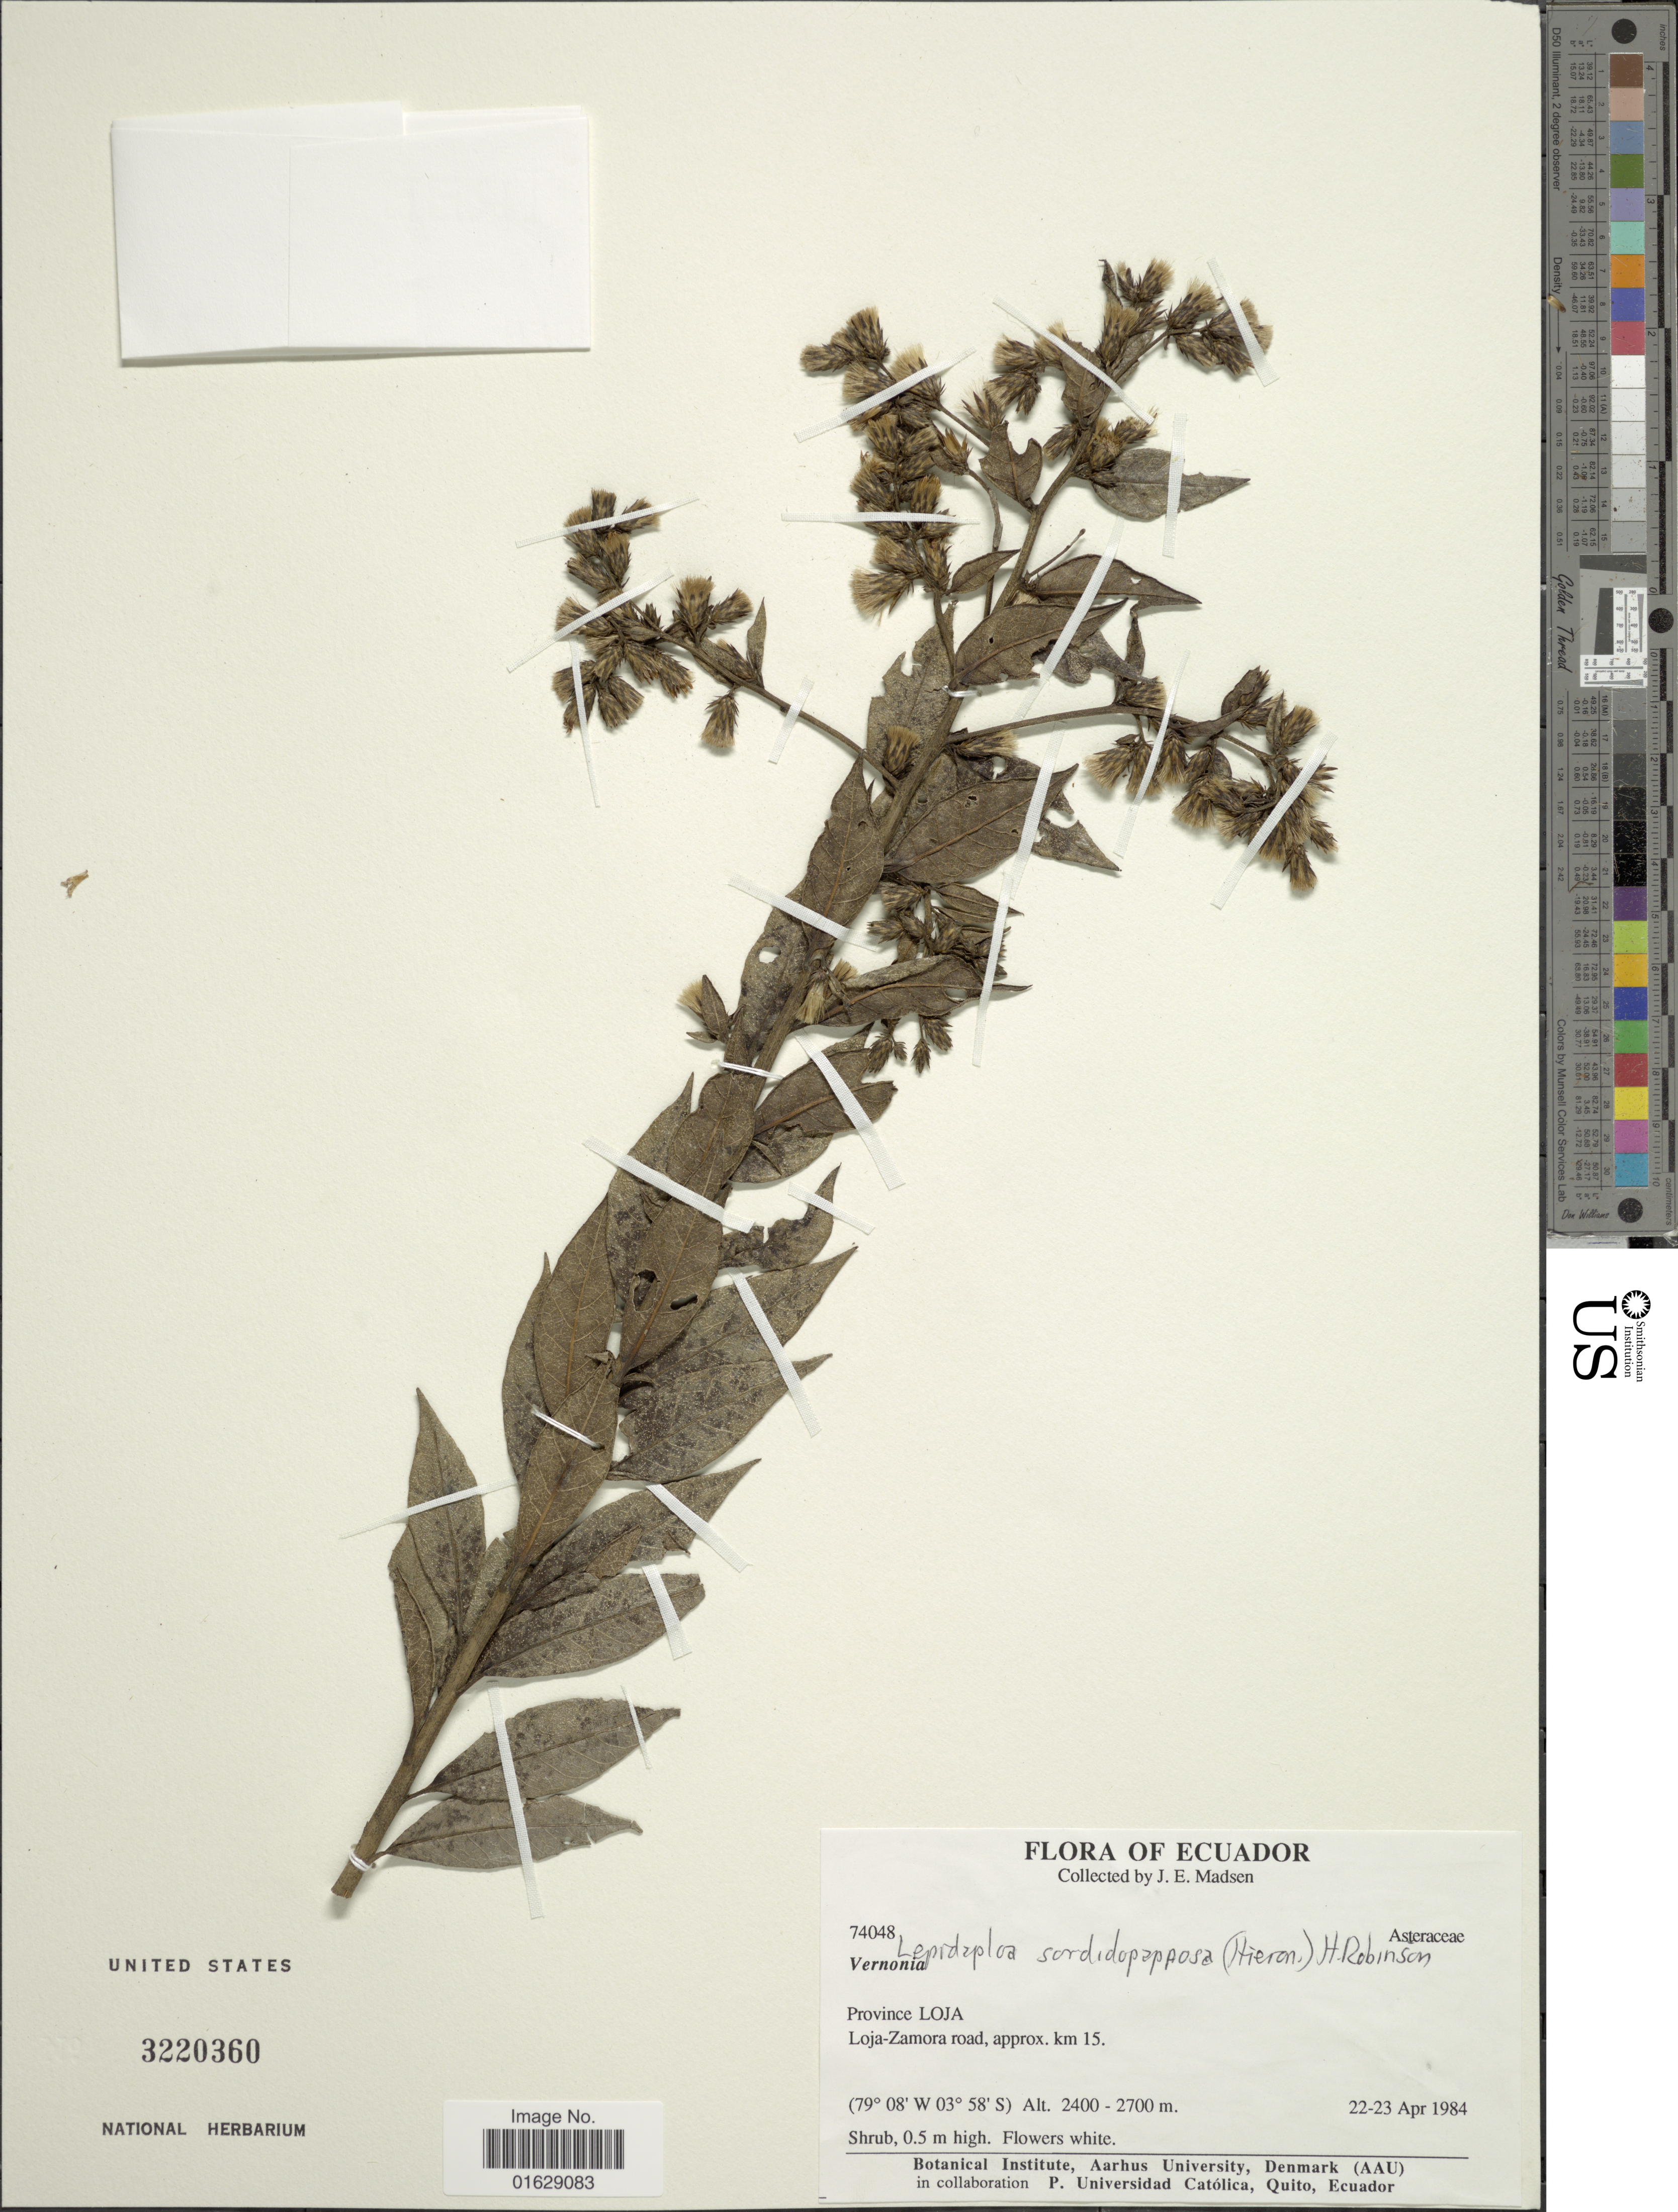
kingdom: Plantae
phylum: Tracheophyta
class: Magnoliopsida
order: Asterales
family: Asteraceae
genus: Lepidaploa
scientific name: Lepidaploa sordidopapposa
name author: (Hieron.) H. Rob.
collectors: J. E. Madsen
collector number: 74048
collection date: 1984-04-22/1984-04-23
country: Ecuador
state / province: Loja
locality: Province Loja. Loja--Zamora road, approx. km 15.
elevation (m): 2400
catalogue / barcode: US 3220360